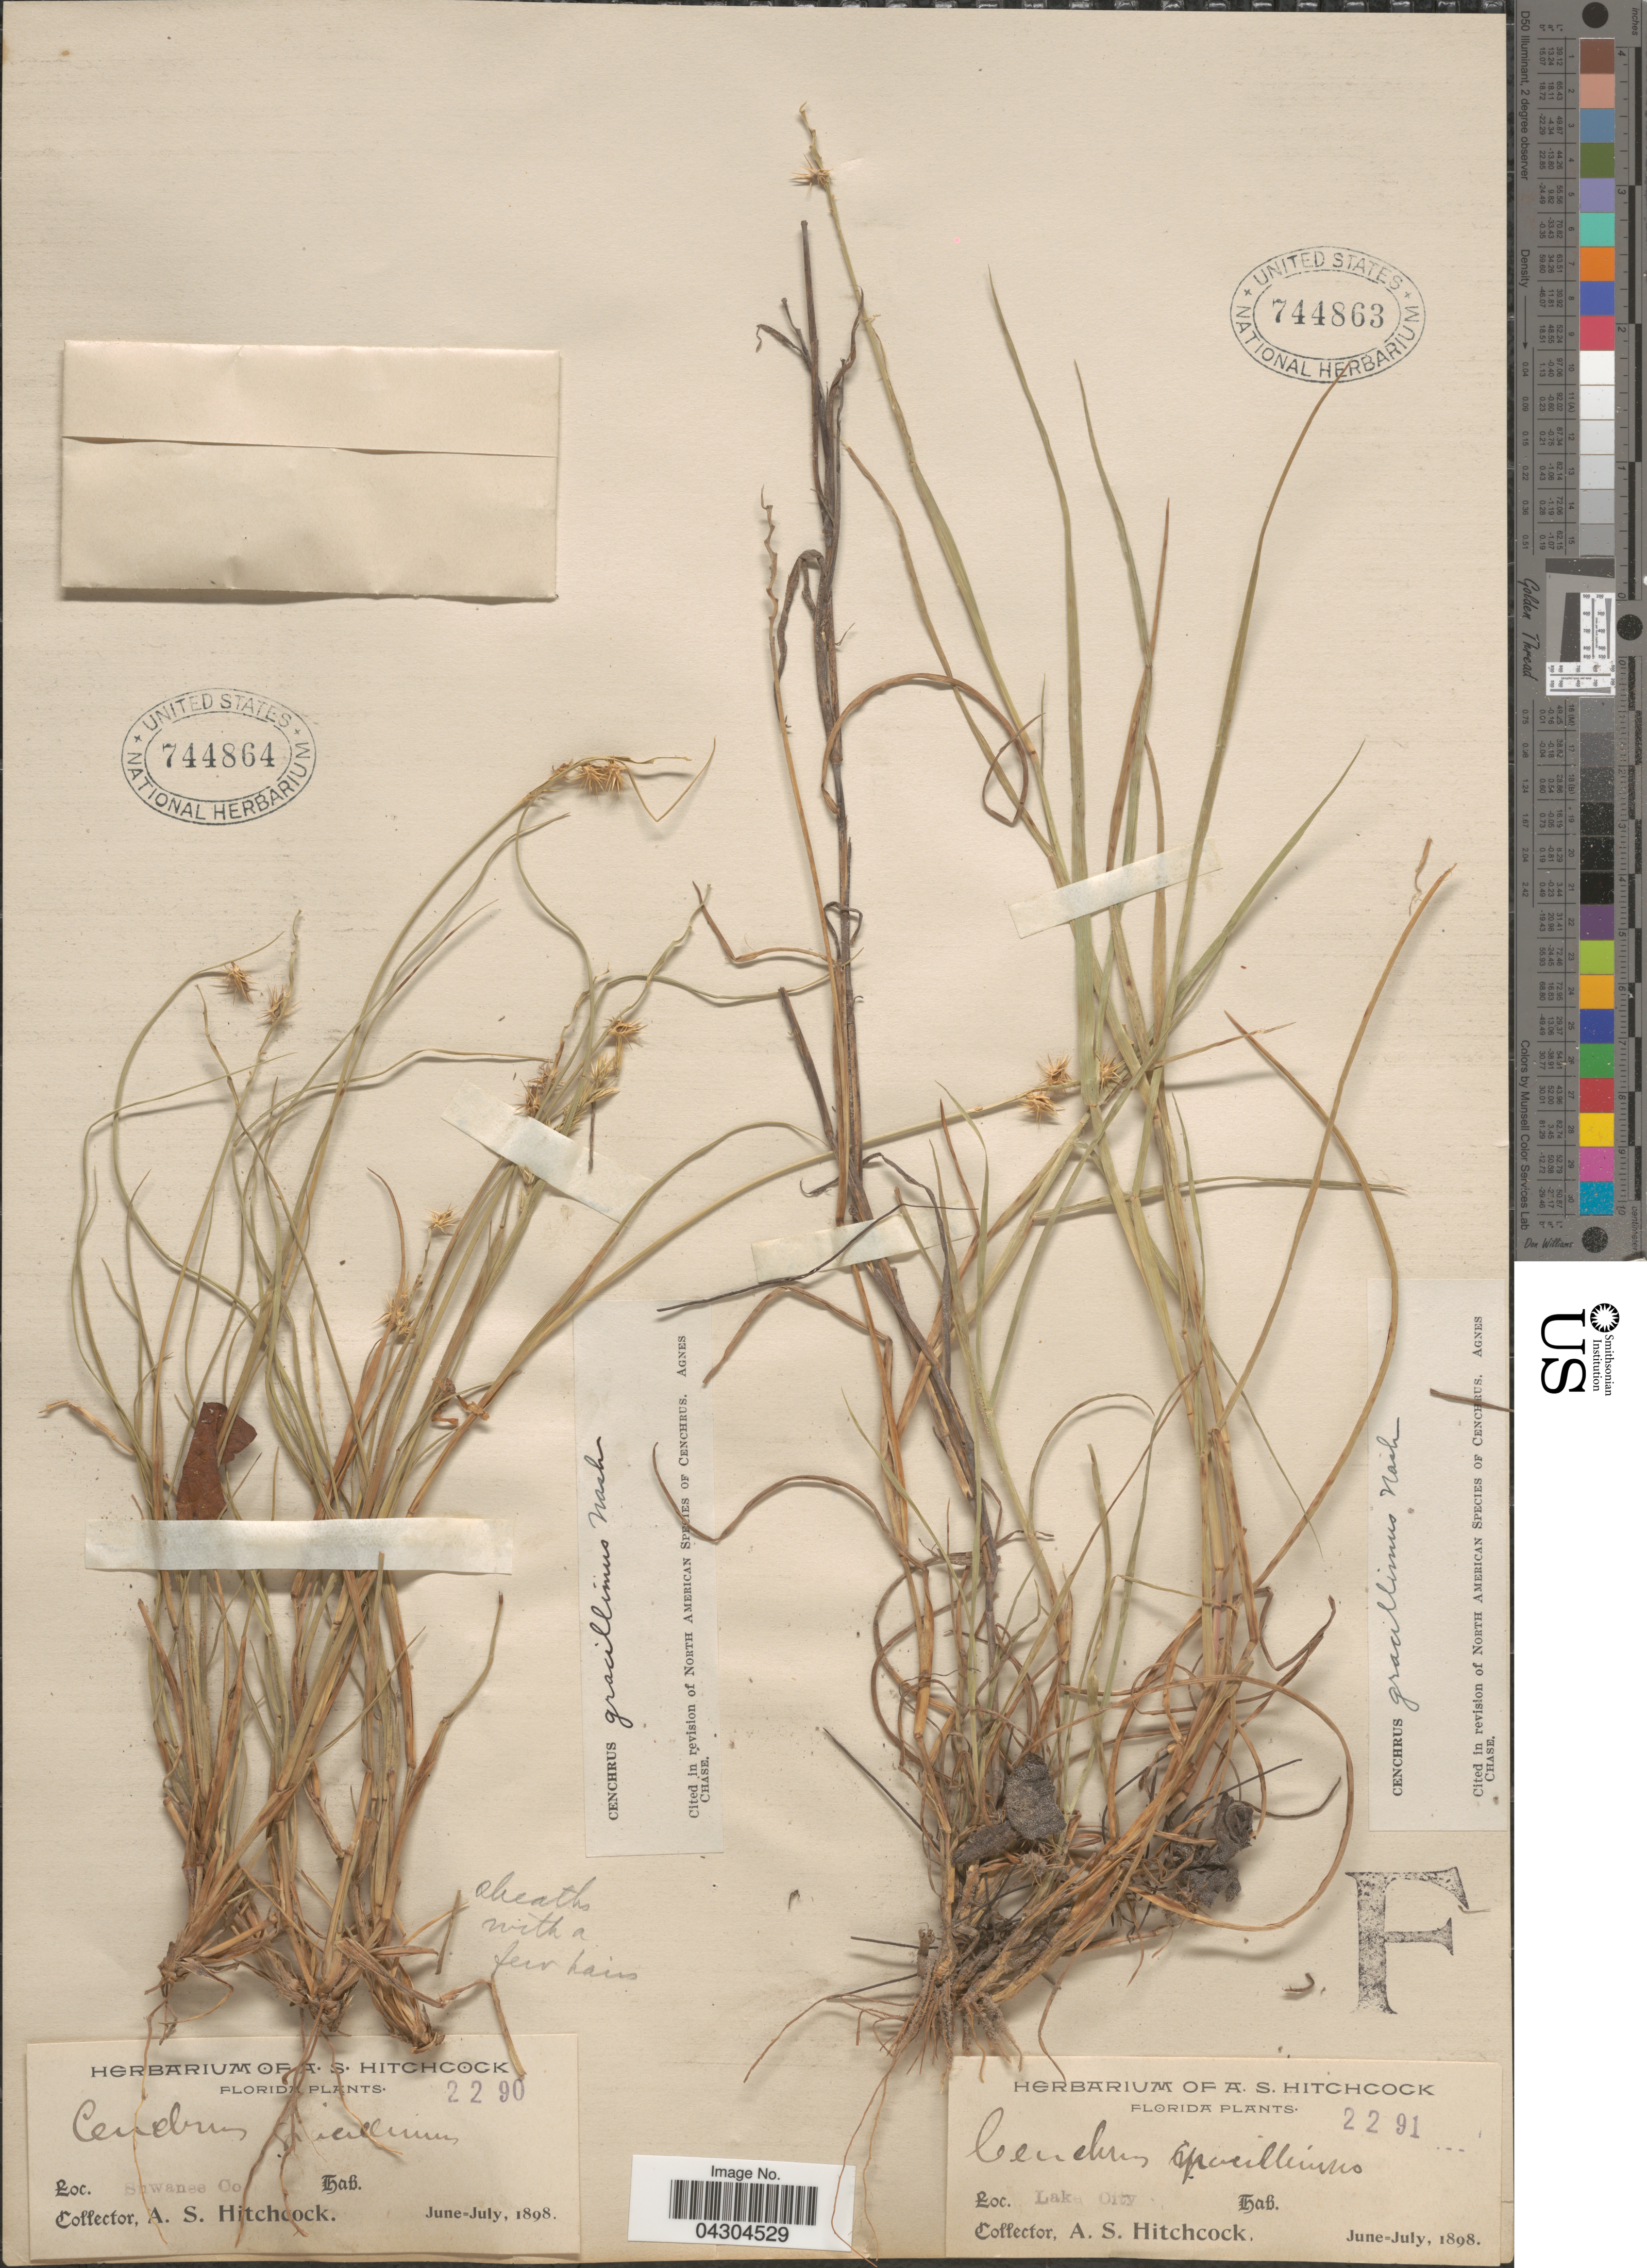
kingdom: Plantae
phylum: Tracheophyta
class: Liliopsida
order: Poales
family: Poaceae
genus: Cenchrus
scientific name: Cenchrus gracillimus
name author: Nash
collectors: A. S. Hitchcock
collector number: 2291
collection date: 1898-06/1898-07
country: United States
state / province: Florida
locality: Lake City.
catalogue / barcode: US 744863-2